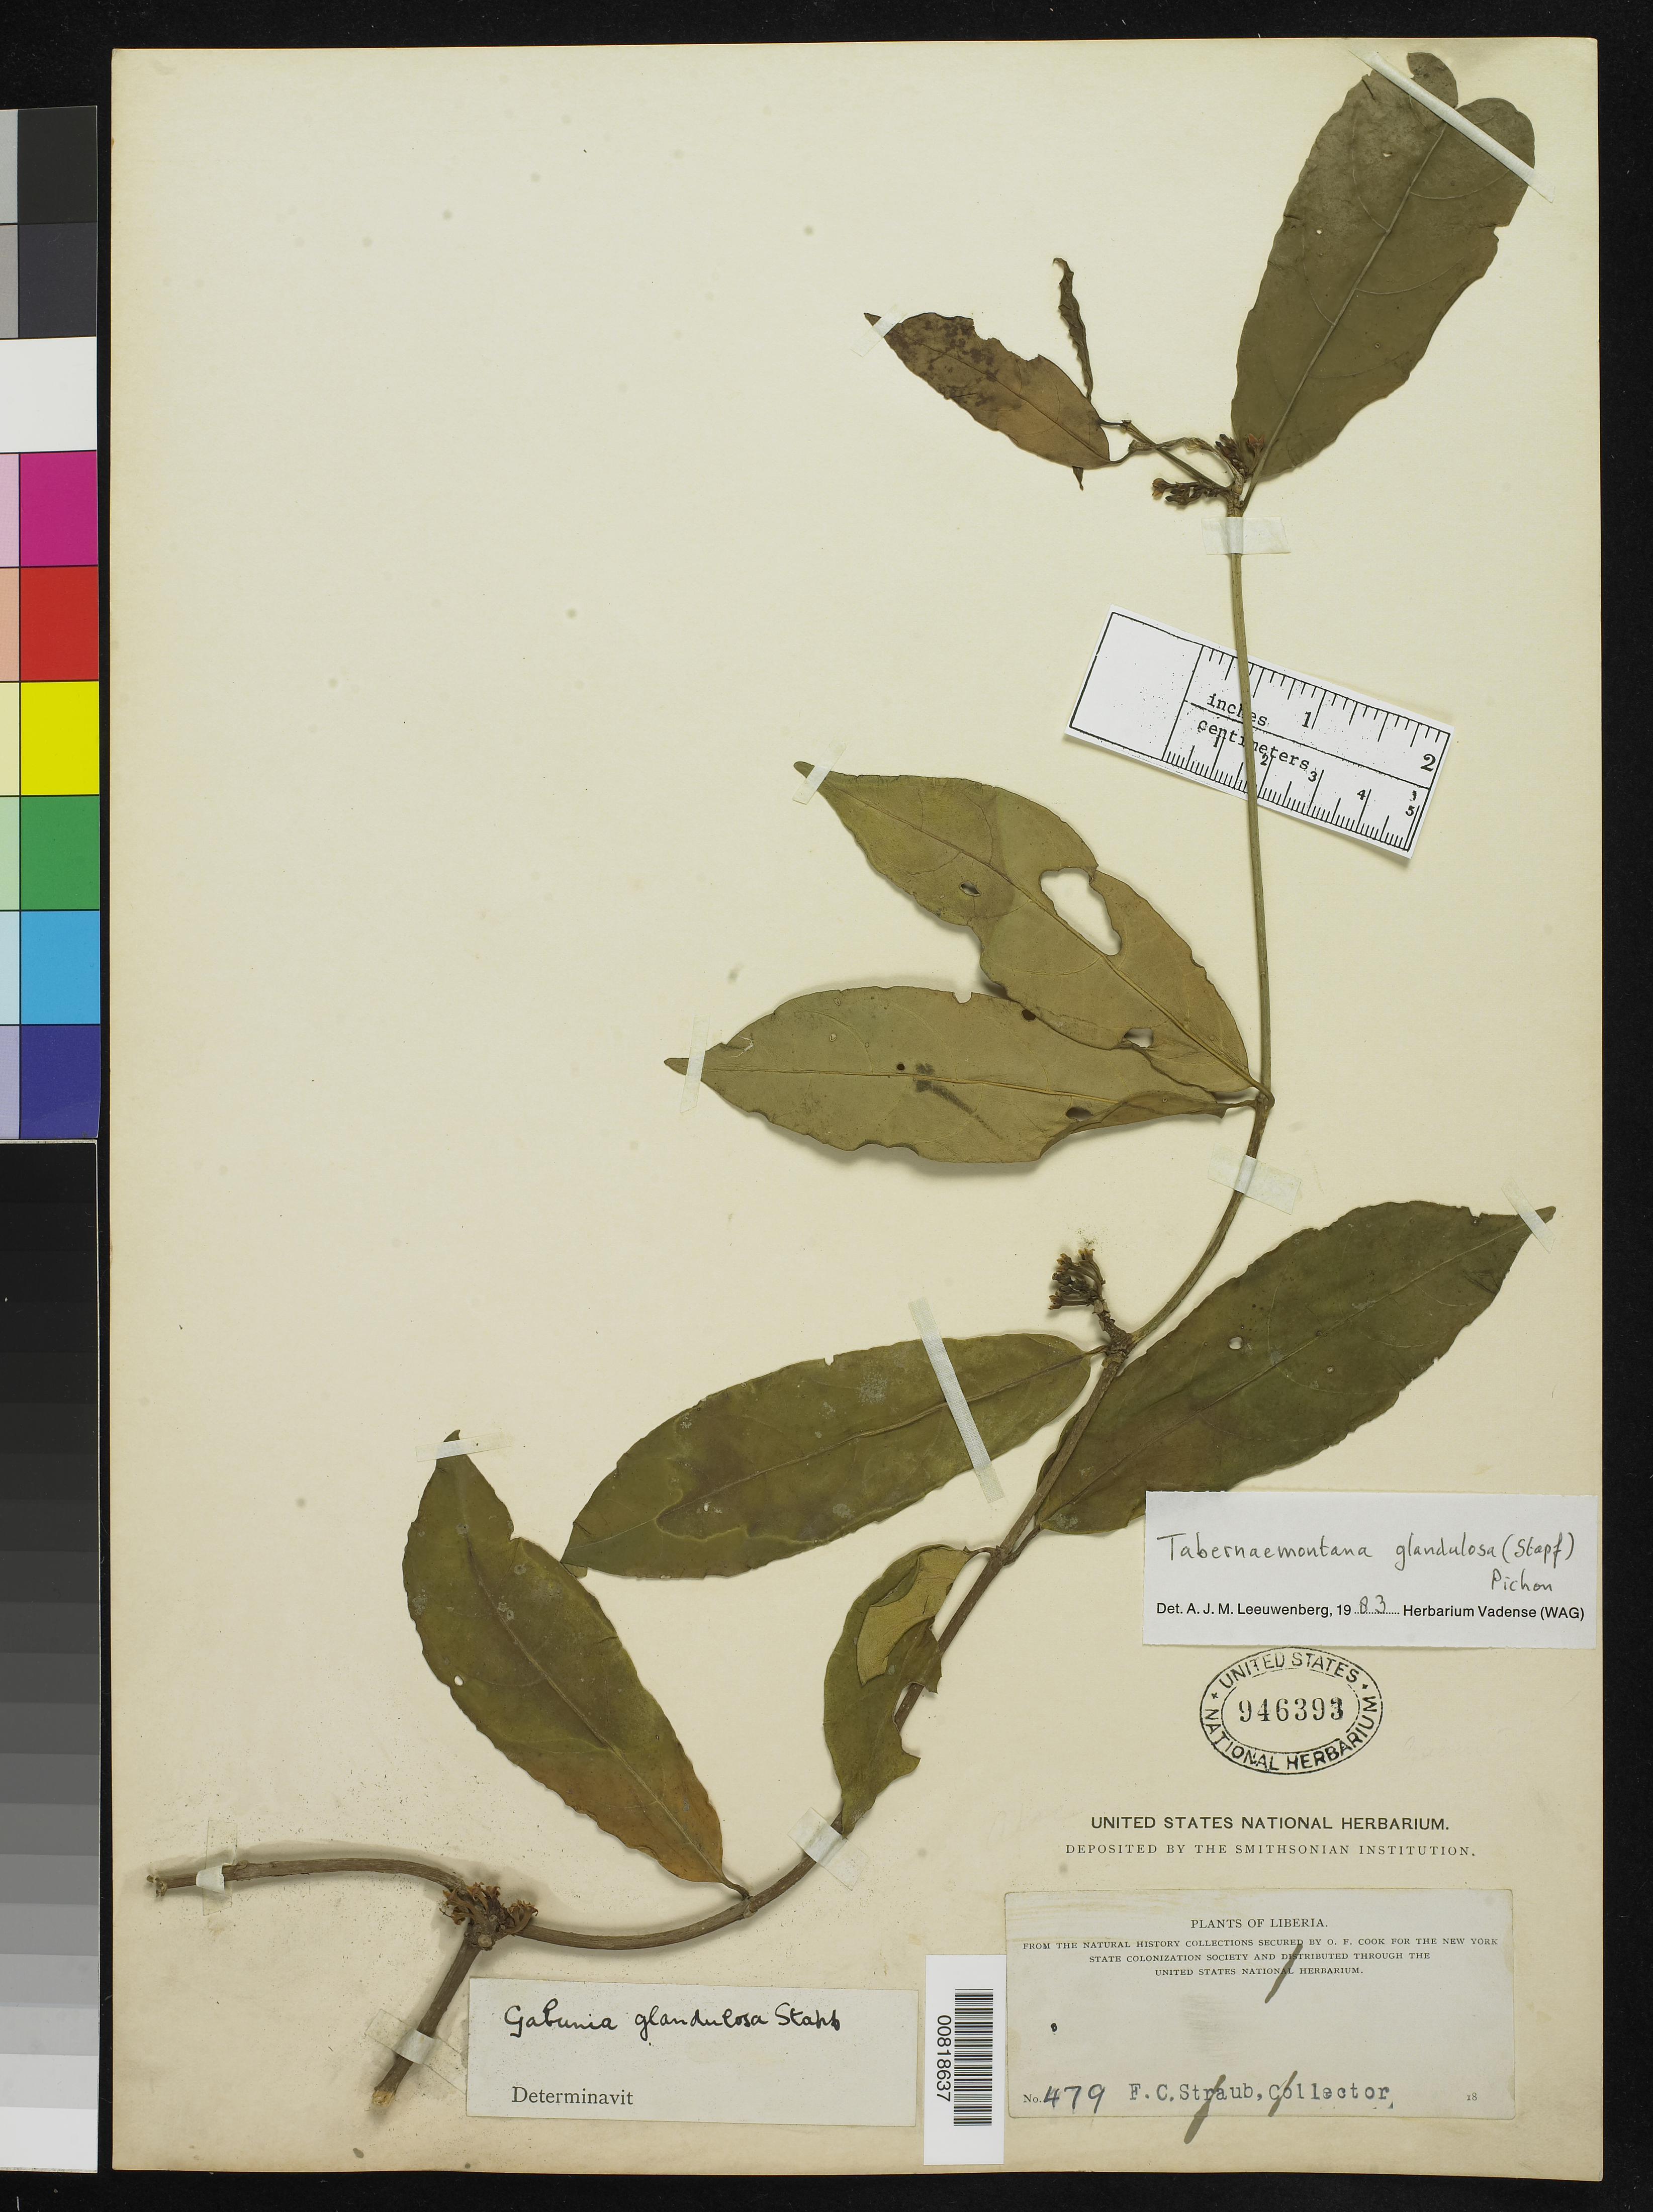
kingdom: Plantae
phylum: Tracheophyta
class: Magnoliopsida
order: Gentianales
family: Apocynaceae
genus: Tabernaemontana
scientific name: Tabernaemontana glandulosa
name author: (Stapf) Pichon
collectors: F. Straub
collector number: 479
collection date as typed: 18--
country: Liberia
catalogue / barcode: US 9463939